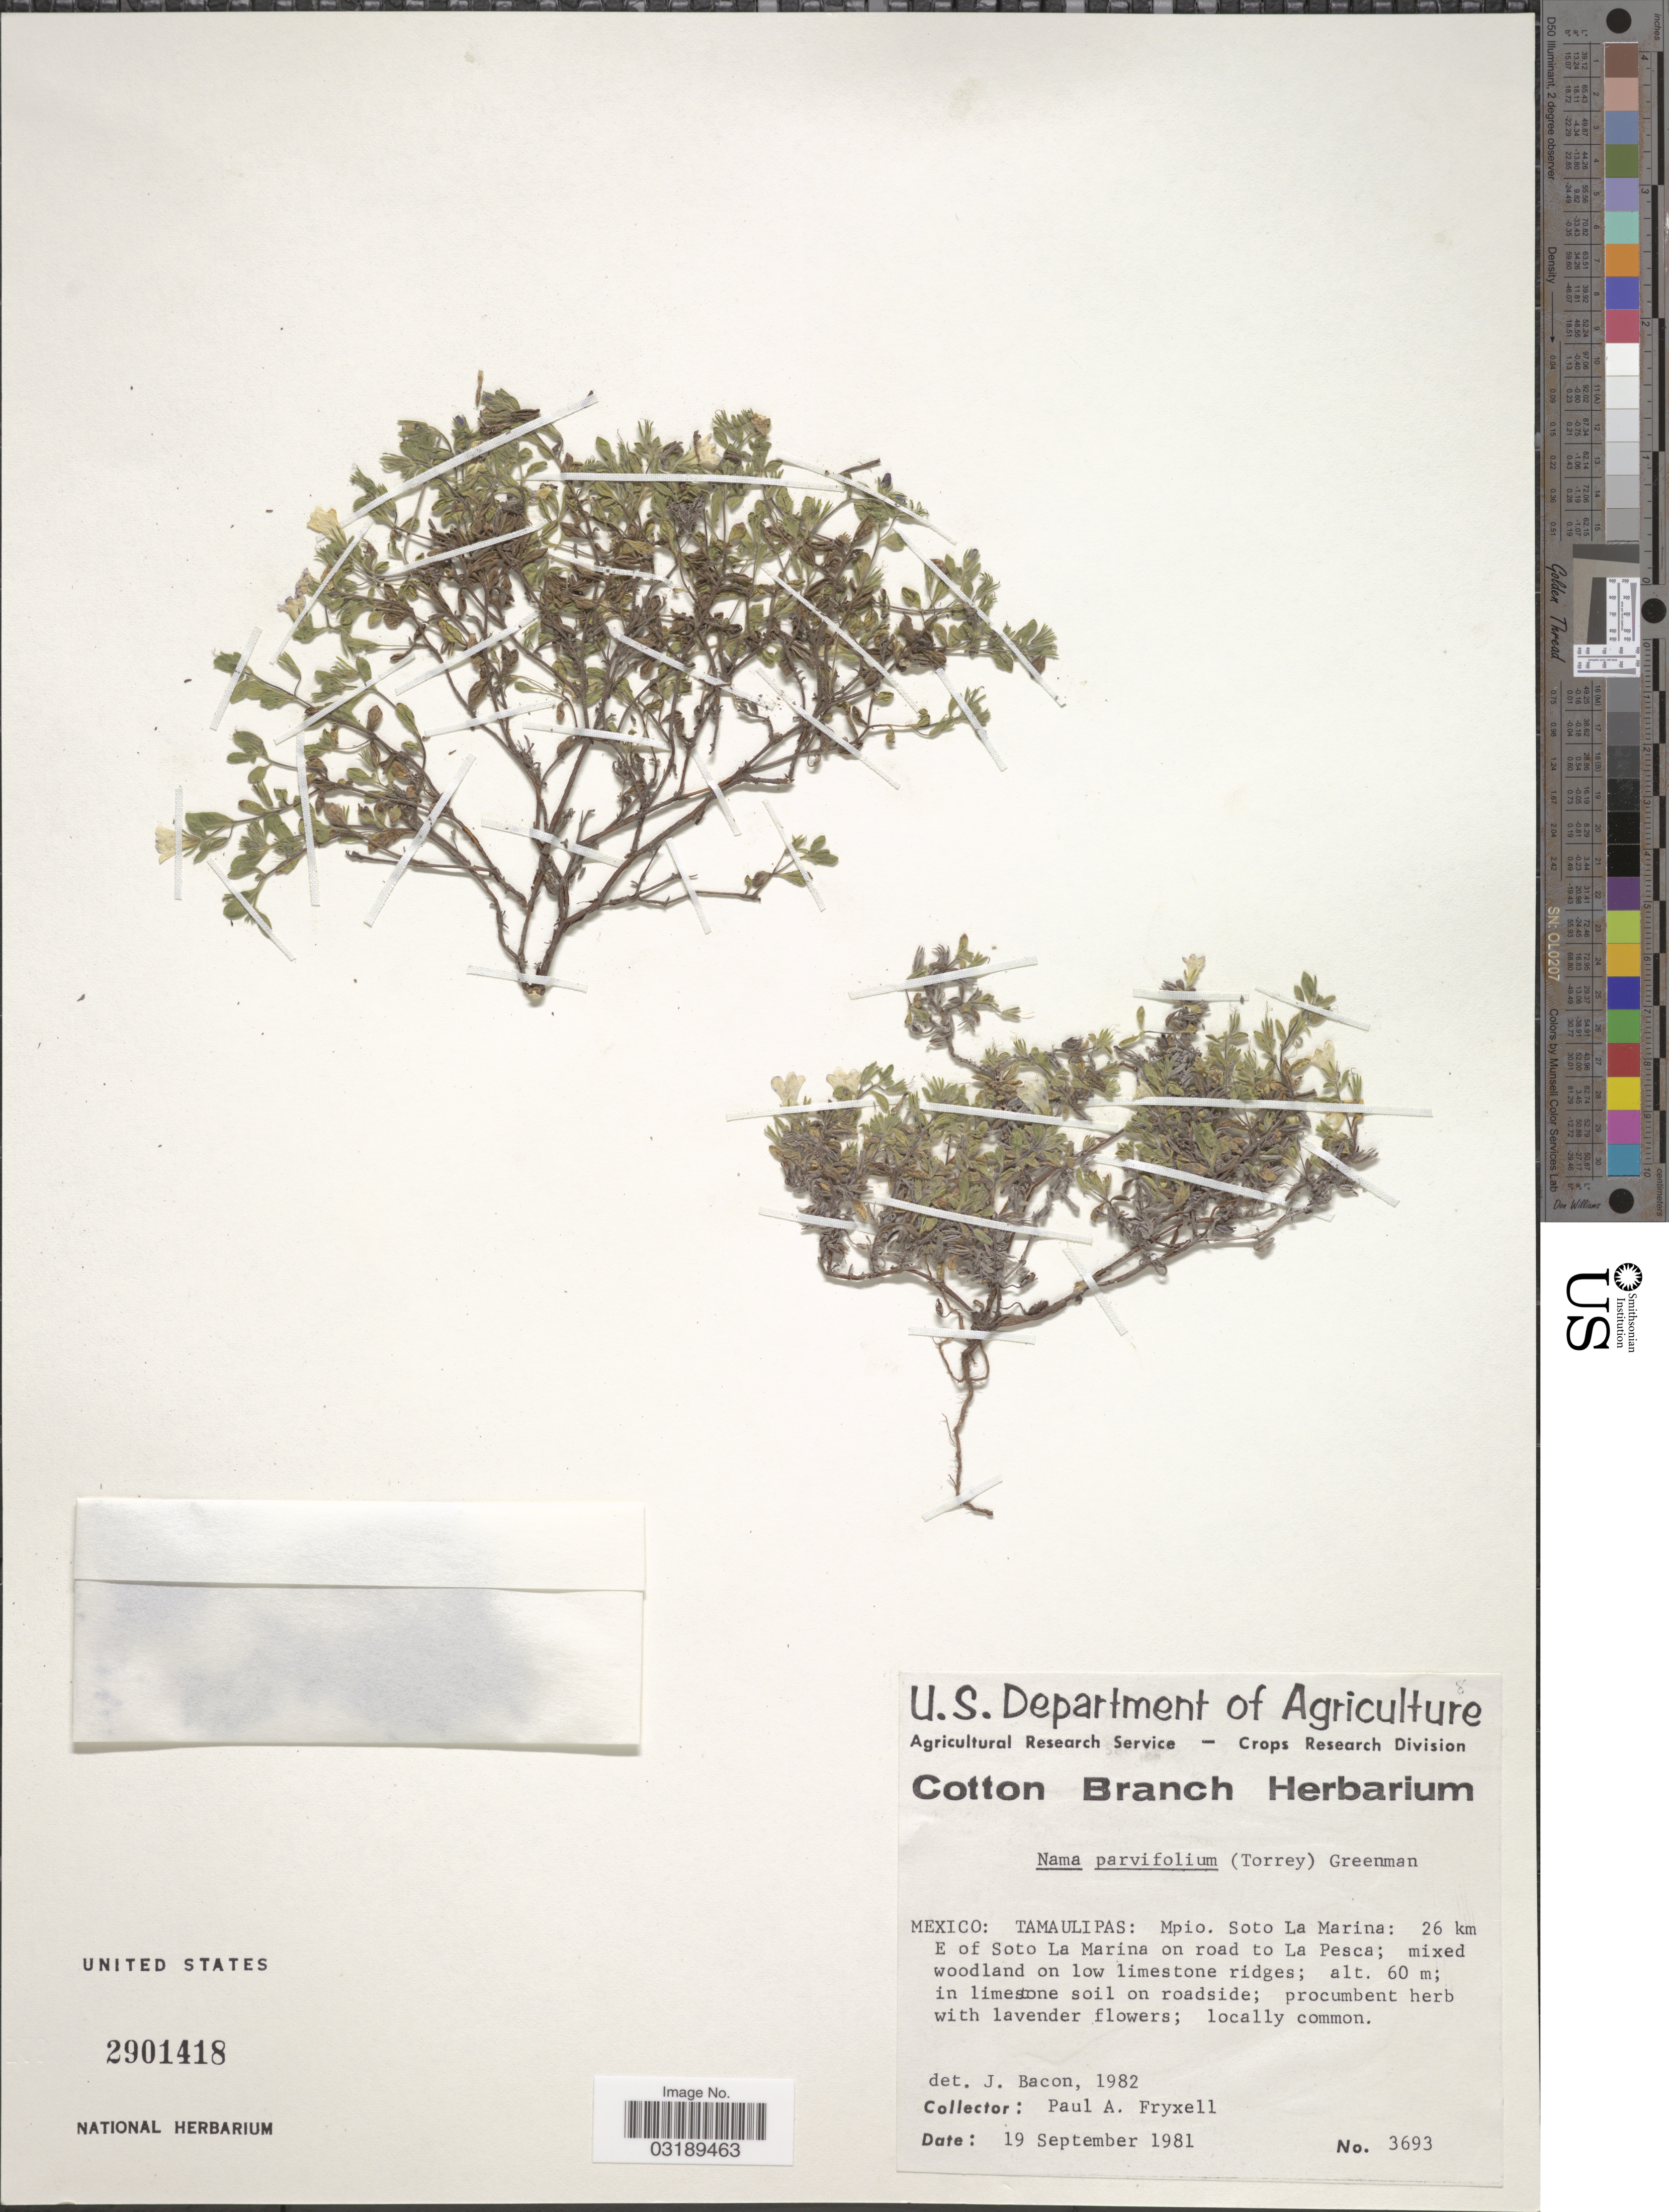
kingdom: Plantae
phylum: Tracheophyta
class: Magnoliopsida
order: Boraginales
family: Namaceae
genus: Nama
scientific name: Nama parvifolia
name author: (Torr.) Greenm.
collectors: P. A. Fryxell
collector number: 3693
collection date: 1981-09-19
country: Mexico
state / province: Tamaulipas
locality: Mpio. Soto La Marina: 26 km E of Soto La Marina on road to La Pesca.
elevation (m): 60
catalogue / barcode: US 2901418